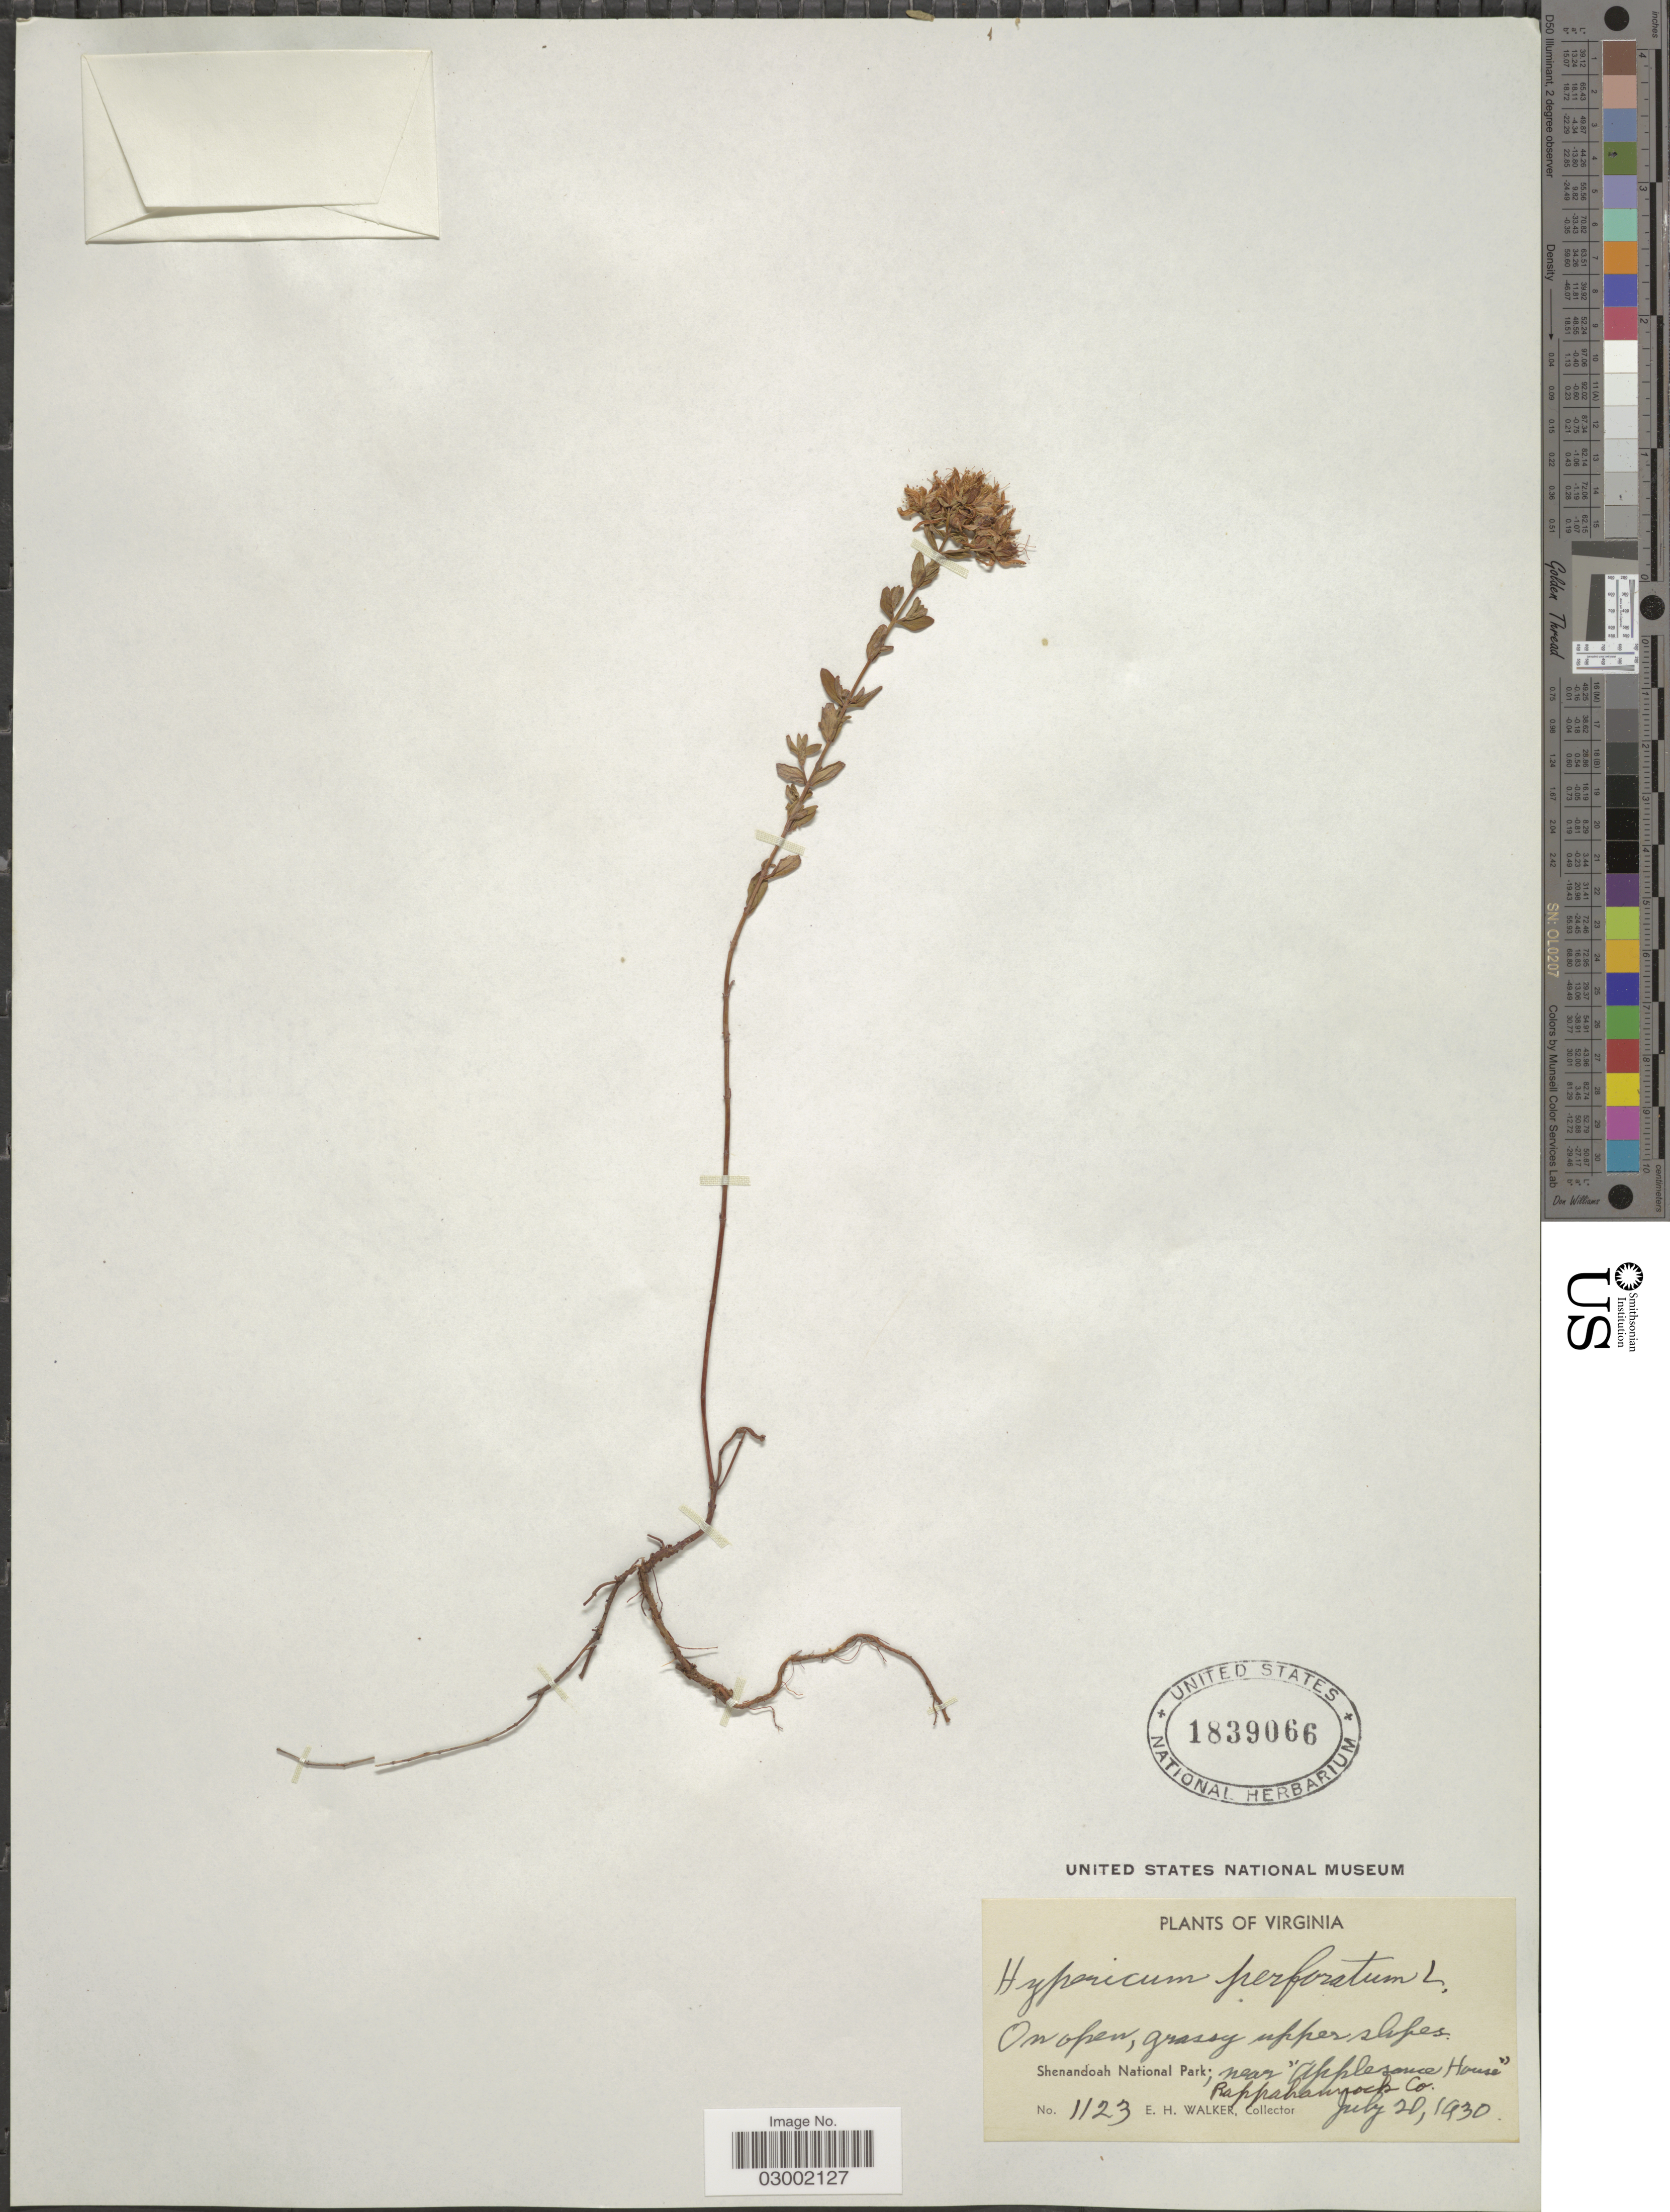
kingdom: Plantae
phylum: Tracheophyta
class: Magnoliopsida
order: Malpighiales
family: Hypericaceae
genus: Hypericum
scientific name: Hypericum perforatum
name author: L.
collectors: E. H. Walker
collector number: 1123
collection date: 1930-07-20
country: United States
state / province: Virginia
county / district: Rappahannock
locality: On open, grassy upper slopes. Shenandoah National Park; near "Applesauce House". Rappahannock Co.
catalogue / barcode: US 1839066